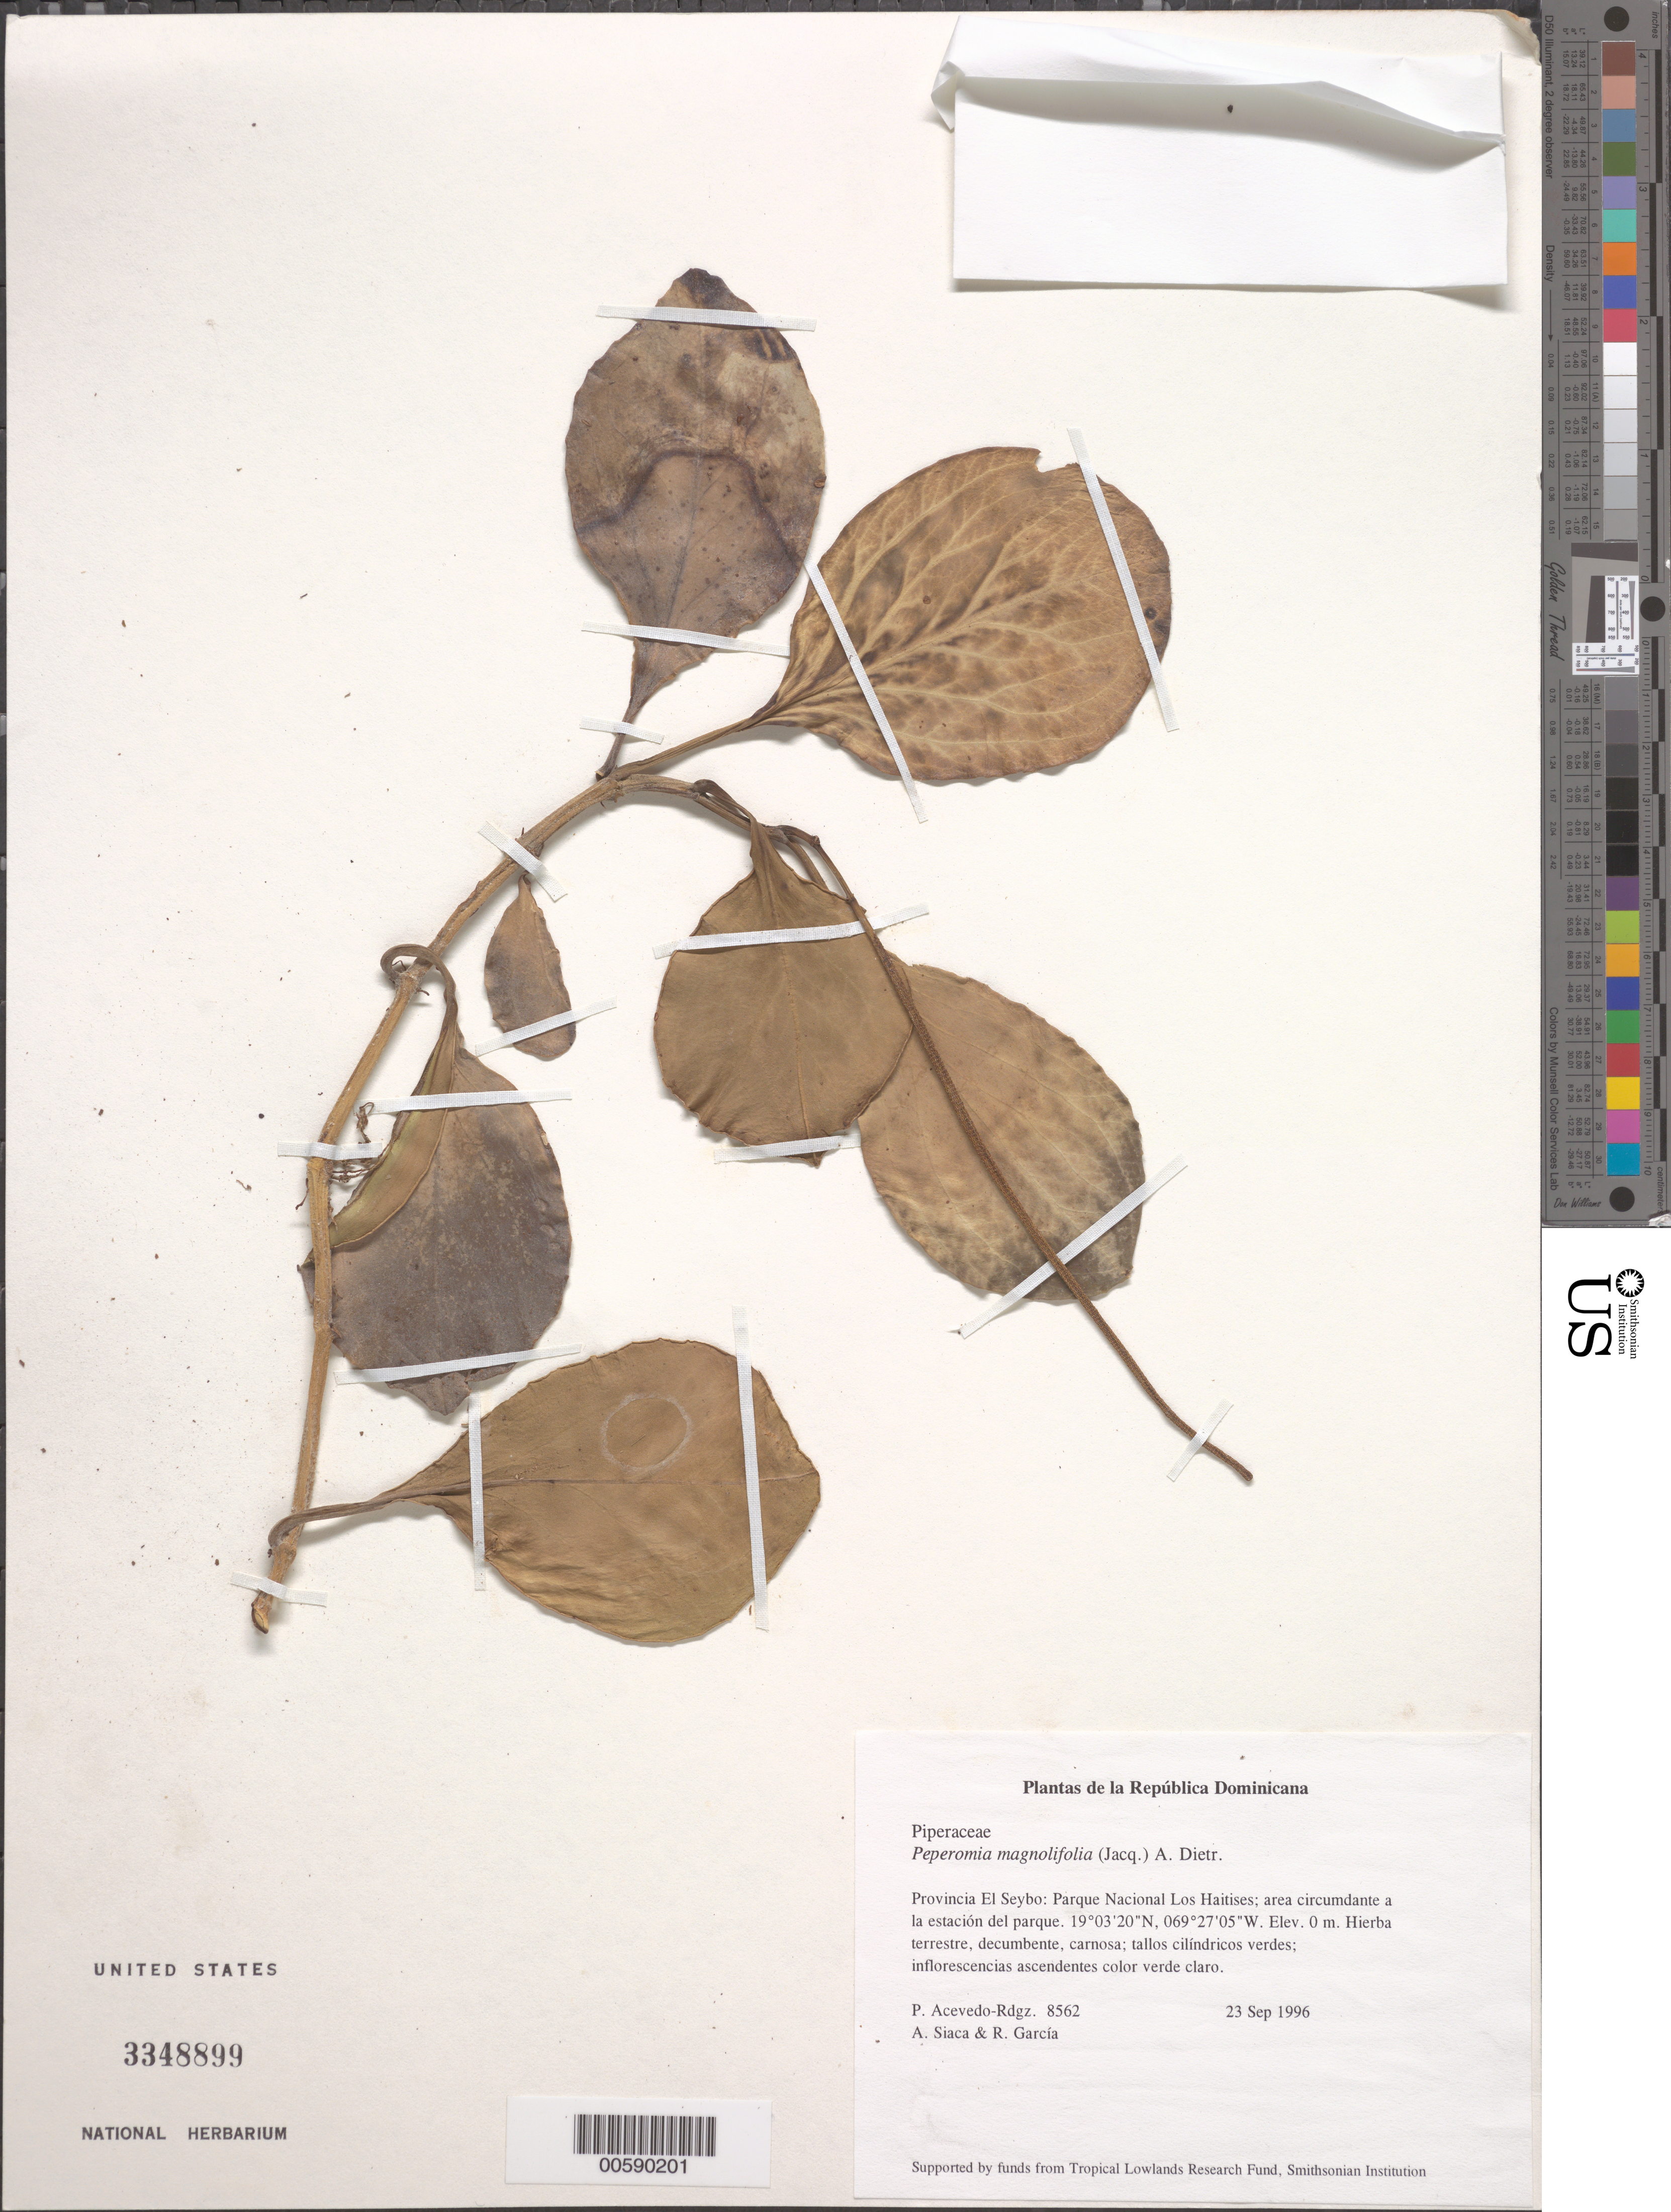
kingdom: Plantae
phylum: Tracheophyta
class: Magnoliopsida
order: Piperales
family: Piperaceae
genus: Peperomia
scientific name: Peperomia magnoliifolia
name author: (Jacq.) A. Dietr.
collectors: P. Acevedo-Rodr., A. Siaca & R. G. García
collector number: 8562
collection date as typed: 23 Sep 1996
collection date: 1996-09-23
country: Dominican Republic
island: Hispaniola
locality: Provincia El Seibo: Parque Nacional Los Haitises; area circumdante a la estación del parque.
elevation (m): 0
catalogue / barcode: US 3348899